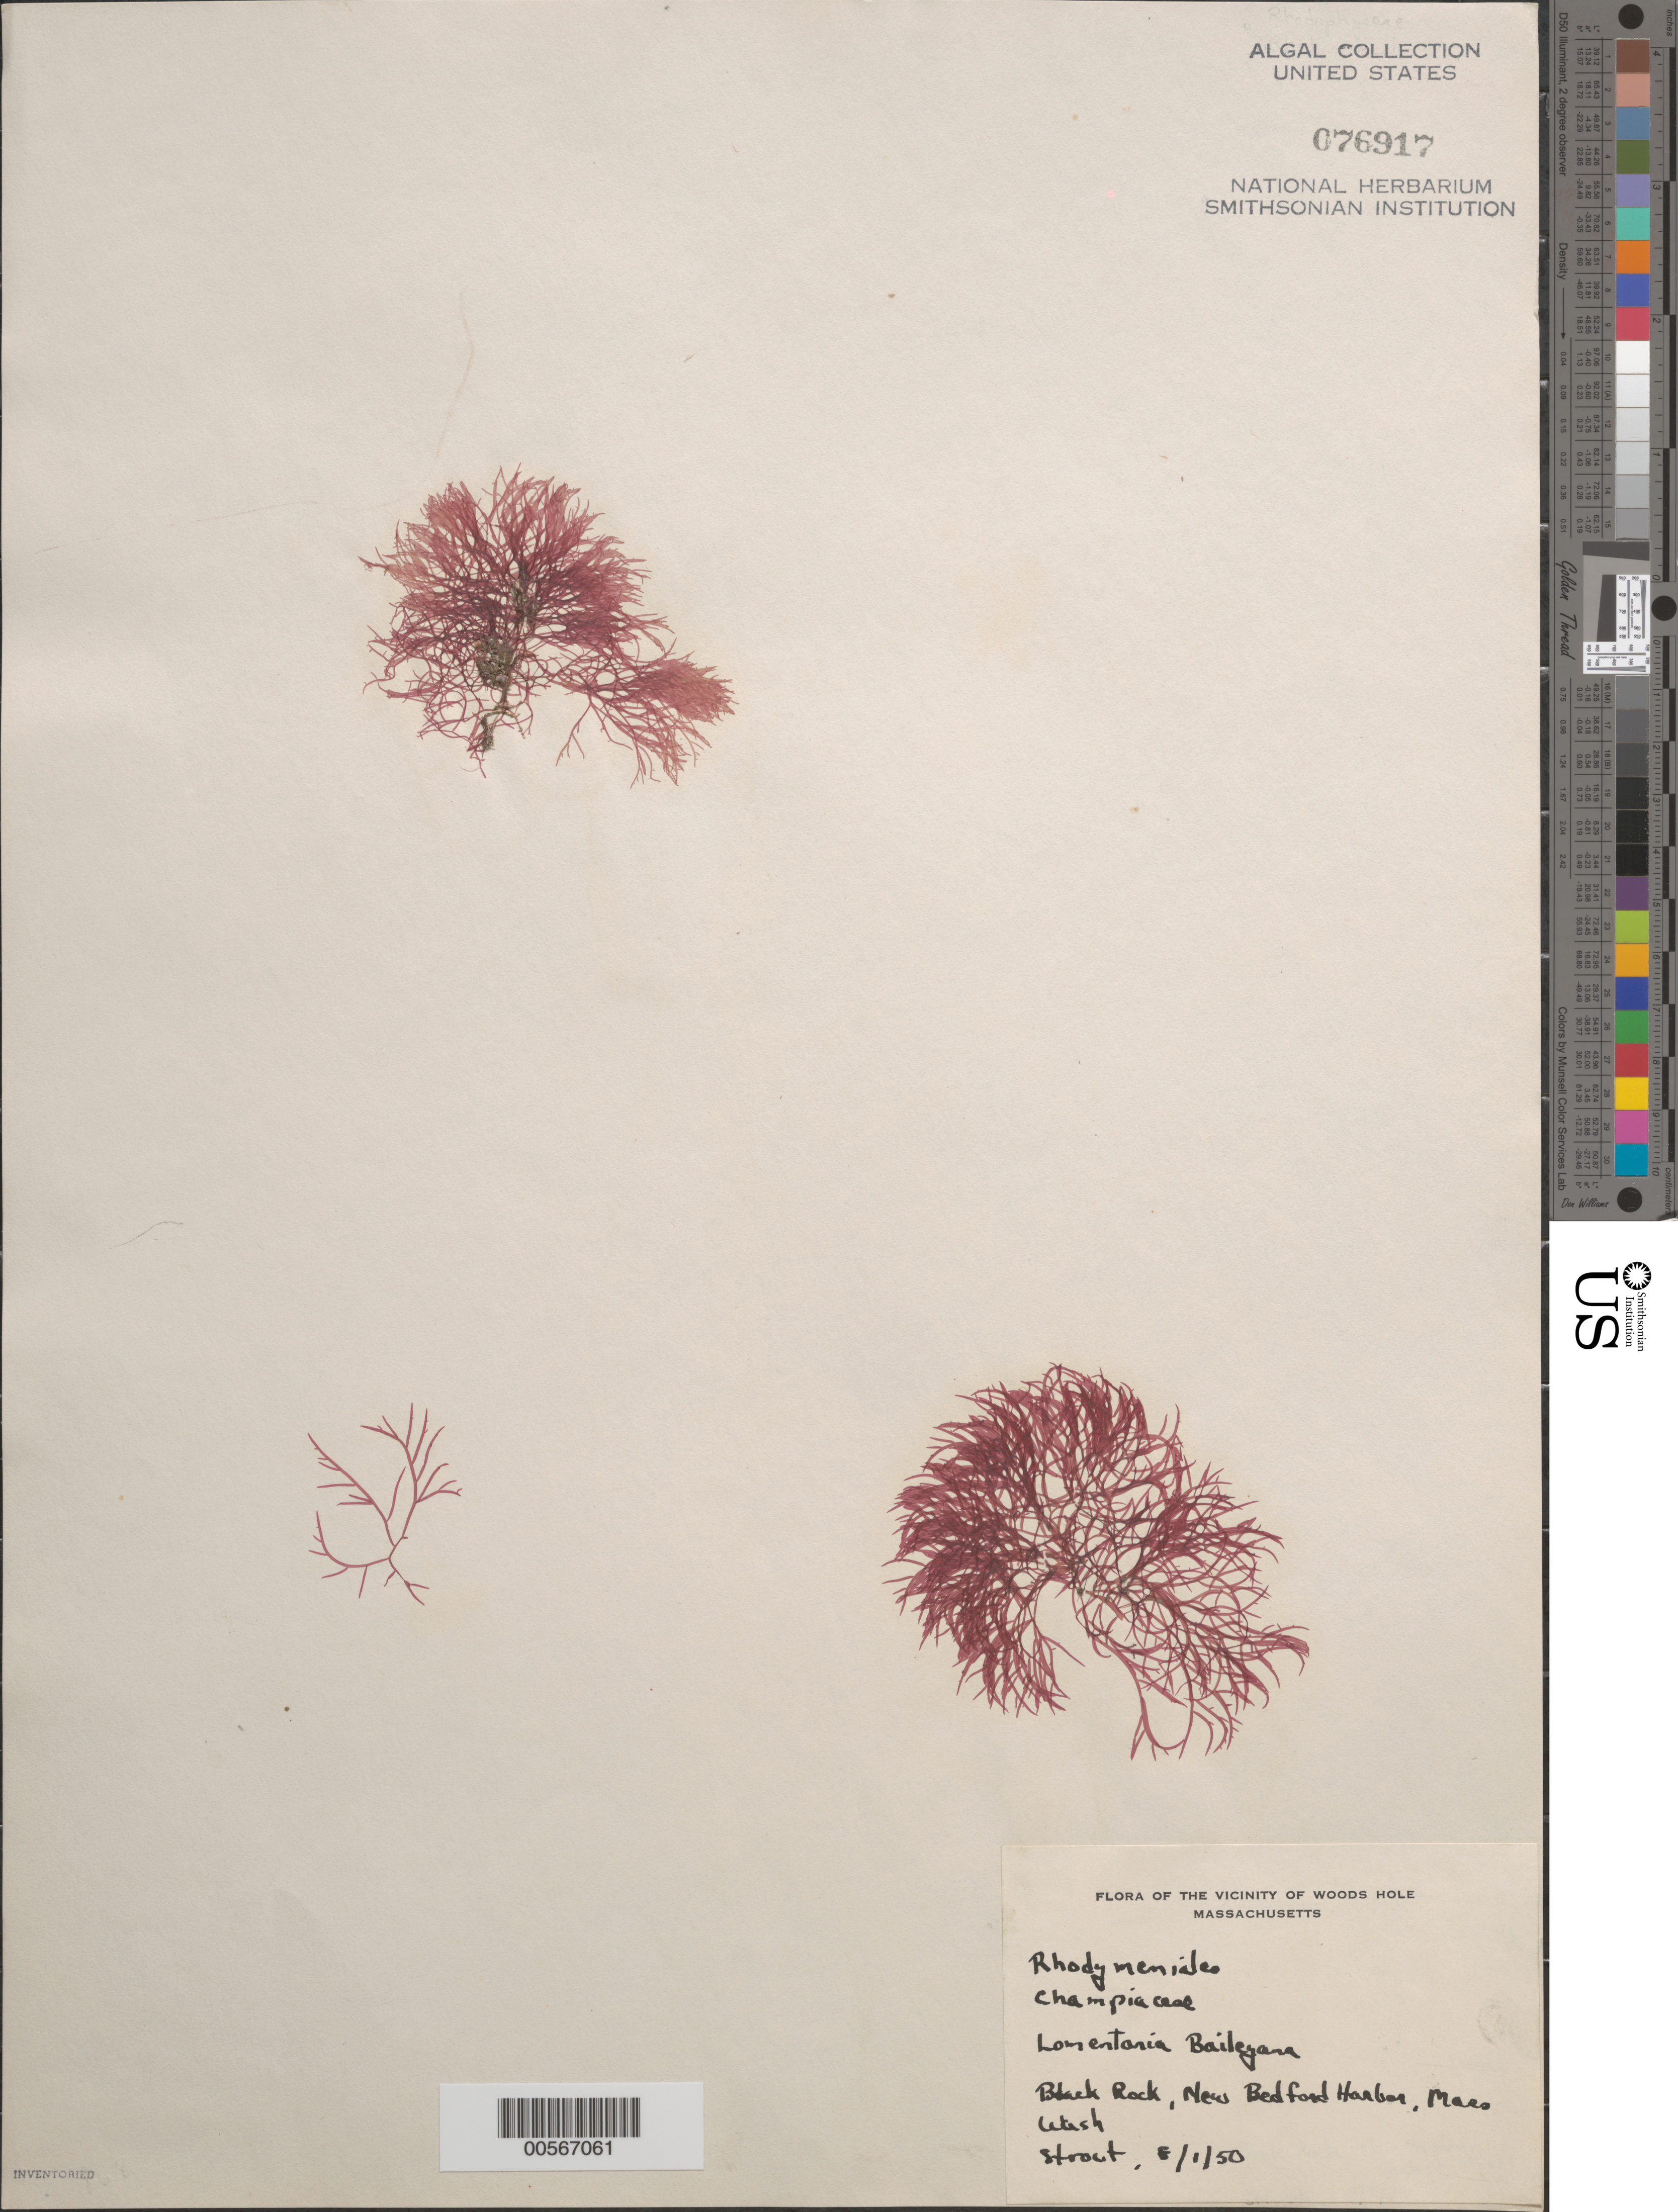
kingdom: Plantae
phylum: Rhodophyta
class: Florideophyceae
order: Rhodymeniales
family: Lomentariaceae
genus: Hooperia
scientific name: Hooperia divaricata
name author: (Durant) M.J. Wynne et al.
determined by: Algae name updating Project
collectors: P. Strout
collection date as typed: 01 Aug 1950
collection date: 1950-08-01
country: United States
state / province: Massachusetts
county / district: Bristol County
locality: Black Rock, New Bedford Harbor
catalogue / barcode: US 76917